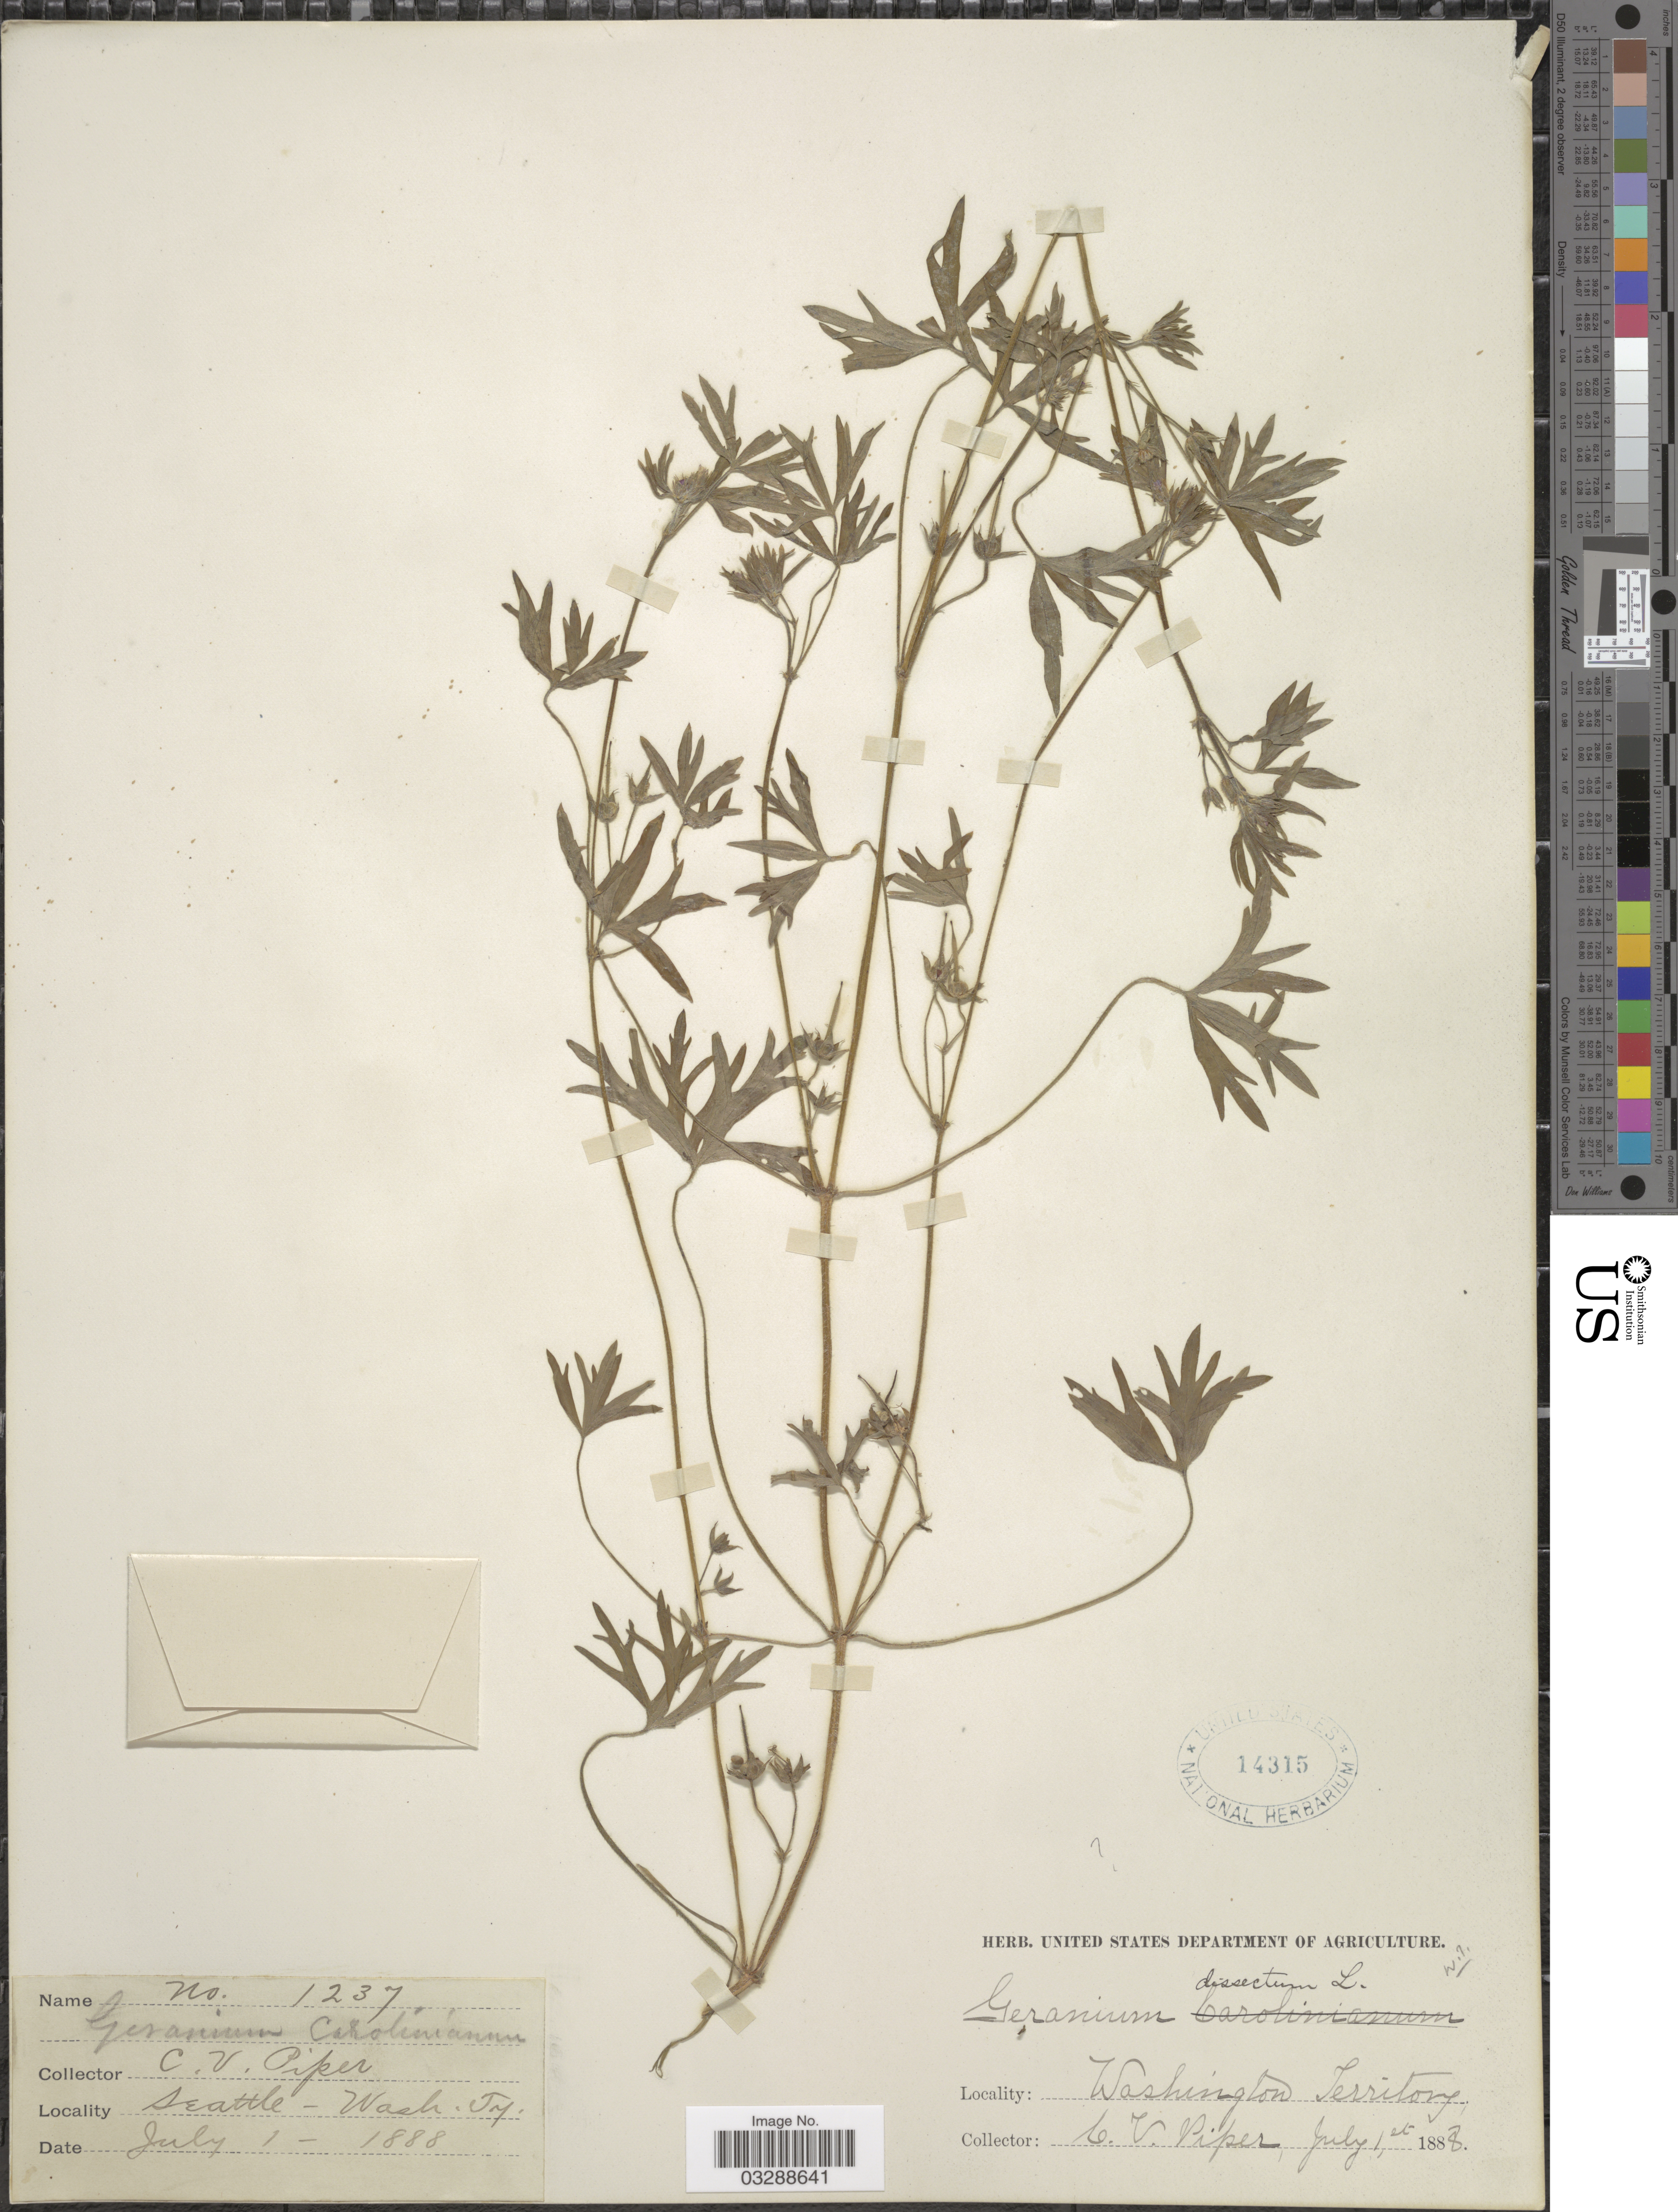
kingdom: Plantae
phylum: Tracheophyta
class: Magnoliopsida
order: Geraniales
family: Geraniaceae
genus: Geranium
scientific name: Geranium dissectum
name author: L.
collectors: C. V. Piper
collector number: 1237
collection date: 1888-07-01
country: United States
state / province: Washington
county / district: King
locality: Seattle.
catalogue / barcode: US 14315